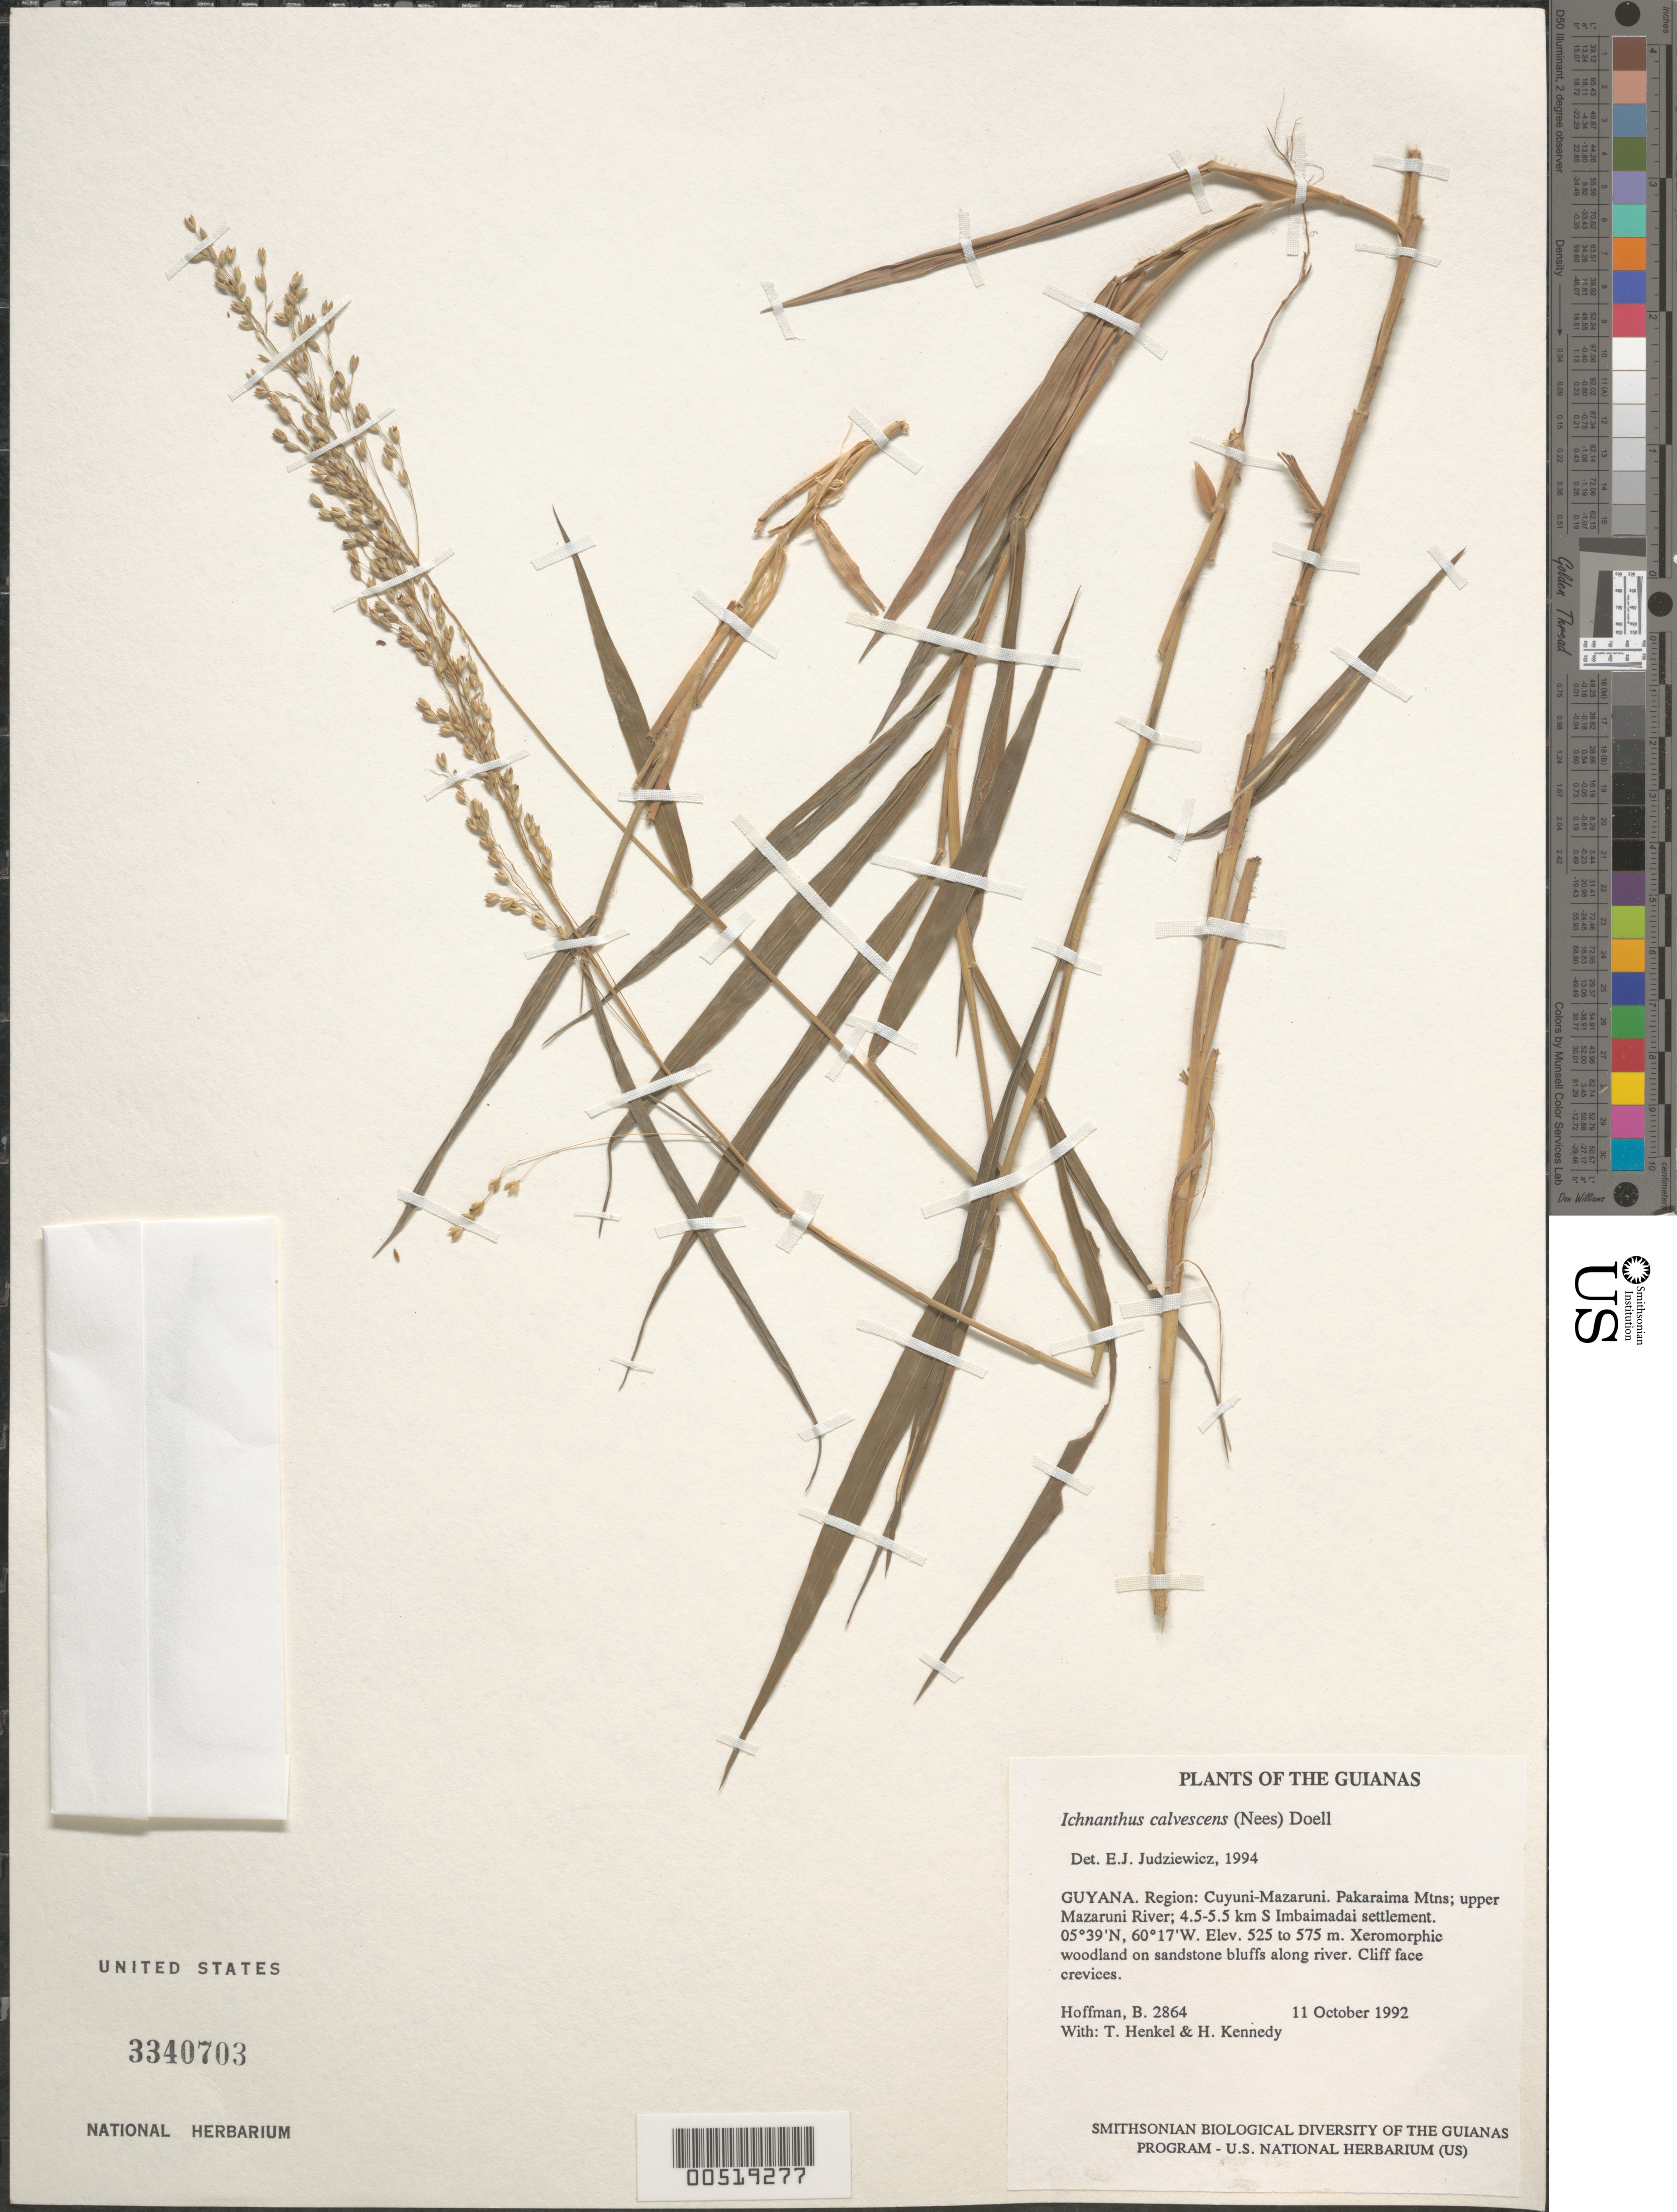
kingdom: Plantae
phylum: Tracheophyta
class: Liliopsida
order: Poales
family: Poaceae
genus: Ichnanthus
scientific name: Ichnanthus calvescens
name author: (Nees ex Trin.) Döll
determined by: Judziewicz, E. J.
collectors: B. Hoffman, T. Henkel & H. Kennedy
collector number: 2864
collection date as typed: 11 October 1992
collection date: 1992-10-11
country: Guyana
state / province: Cuyuni-Mazaruni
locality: Pakaraima Mountains; upper Mazaruni River; 4.5-5.5 km S of Imbaimadai settlement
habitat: Xeromorphic woodland on sandstone bluffs along river. Cliff face crevices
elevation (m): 525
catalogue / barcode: US 3340703